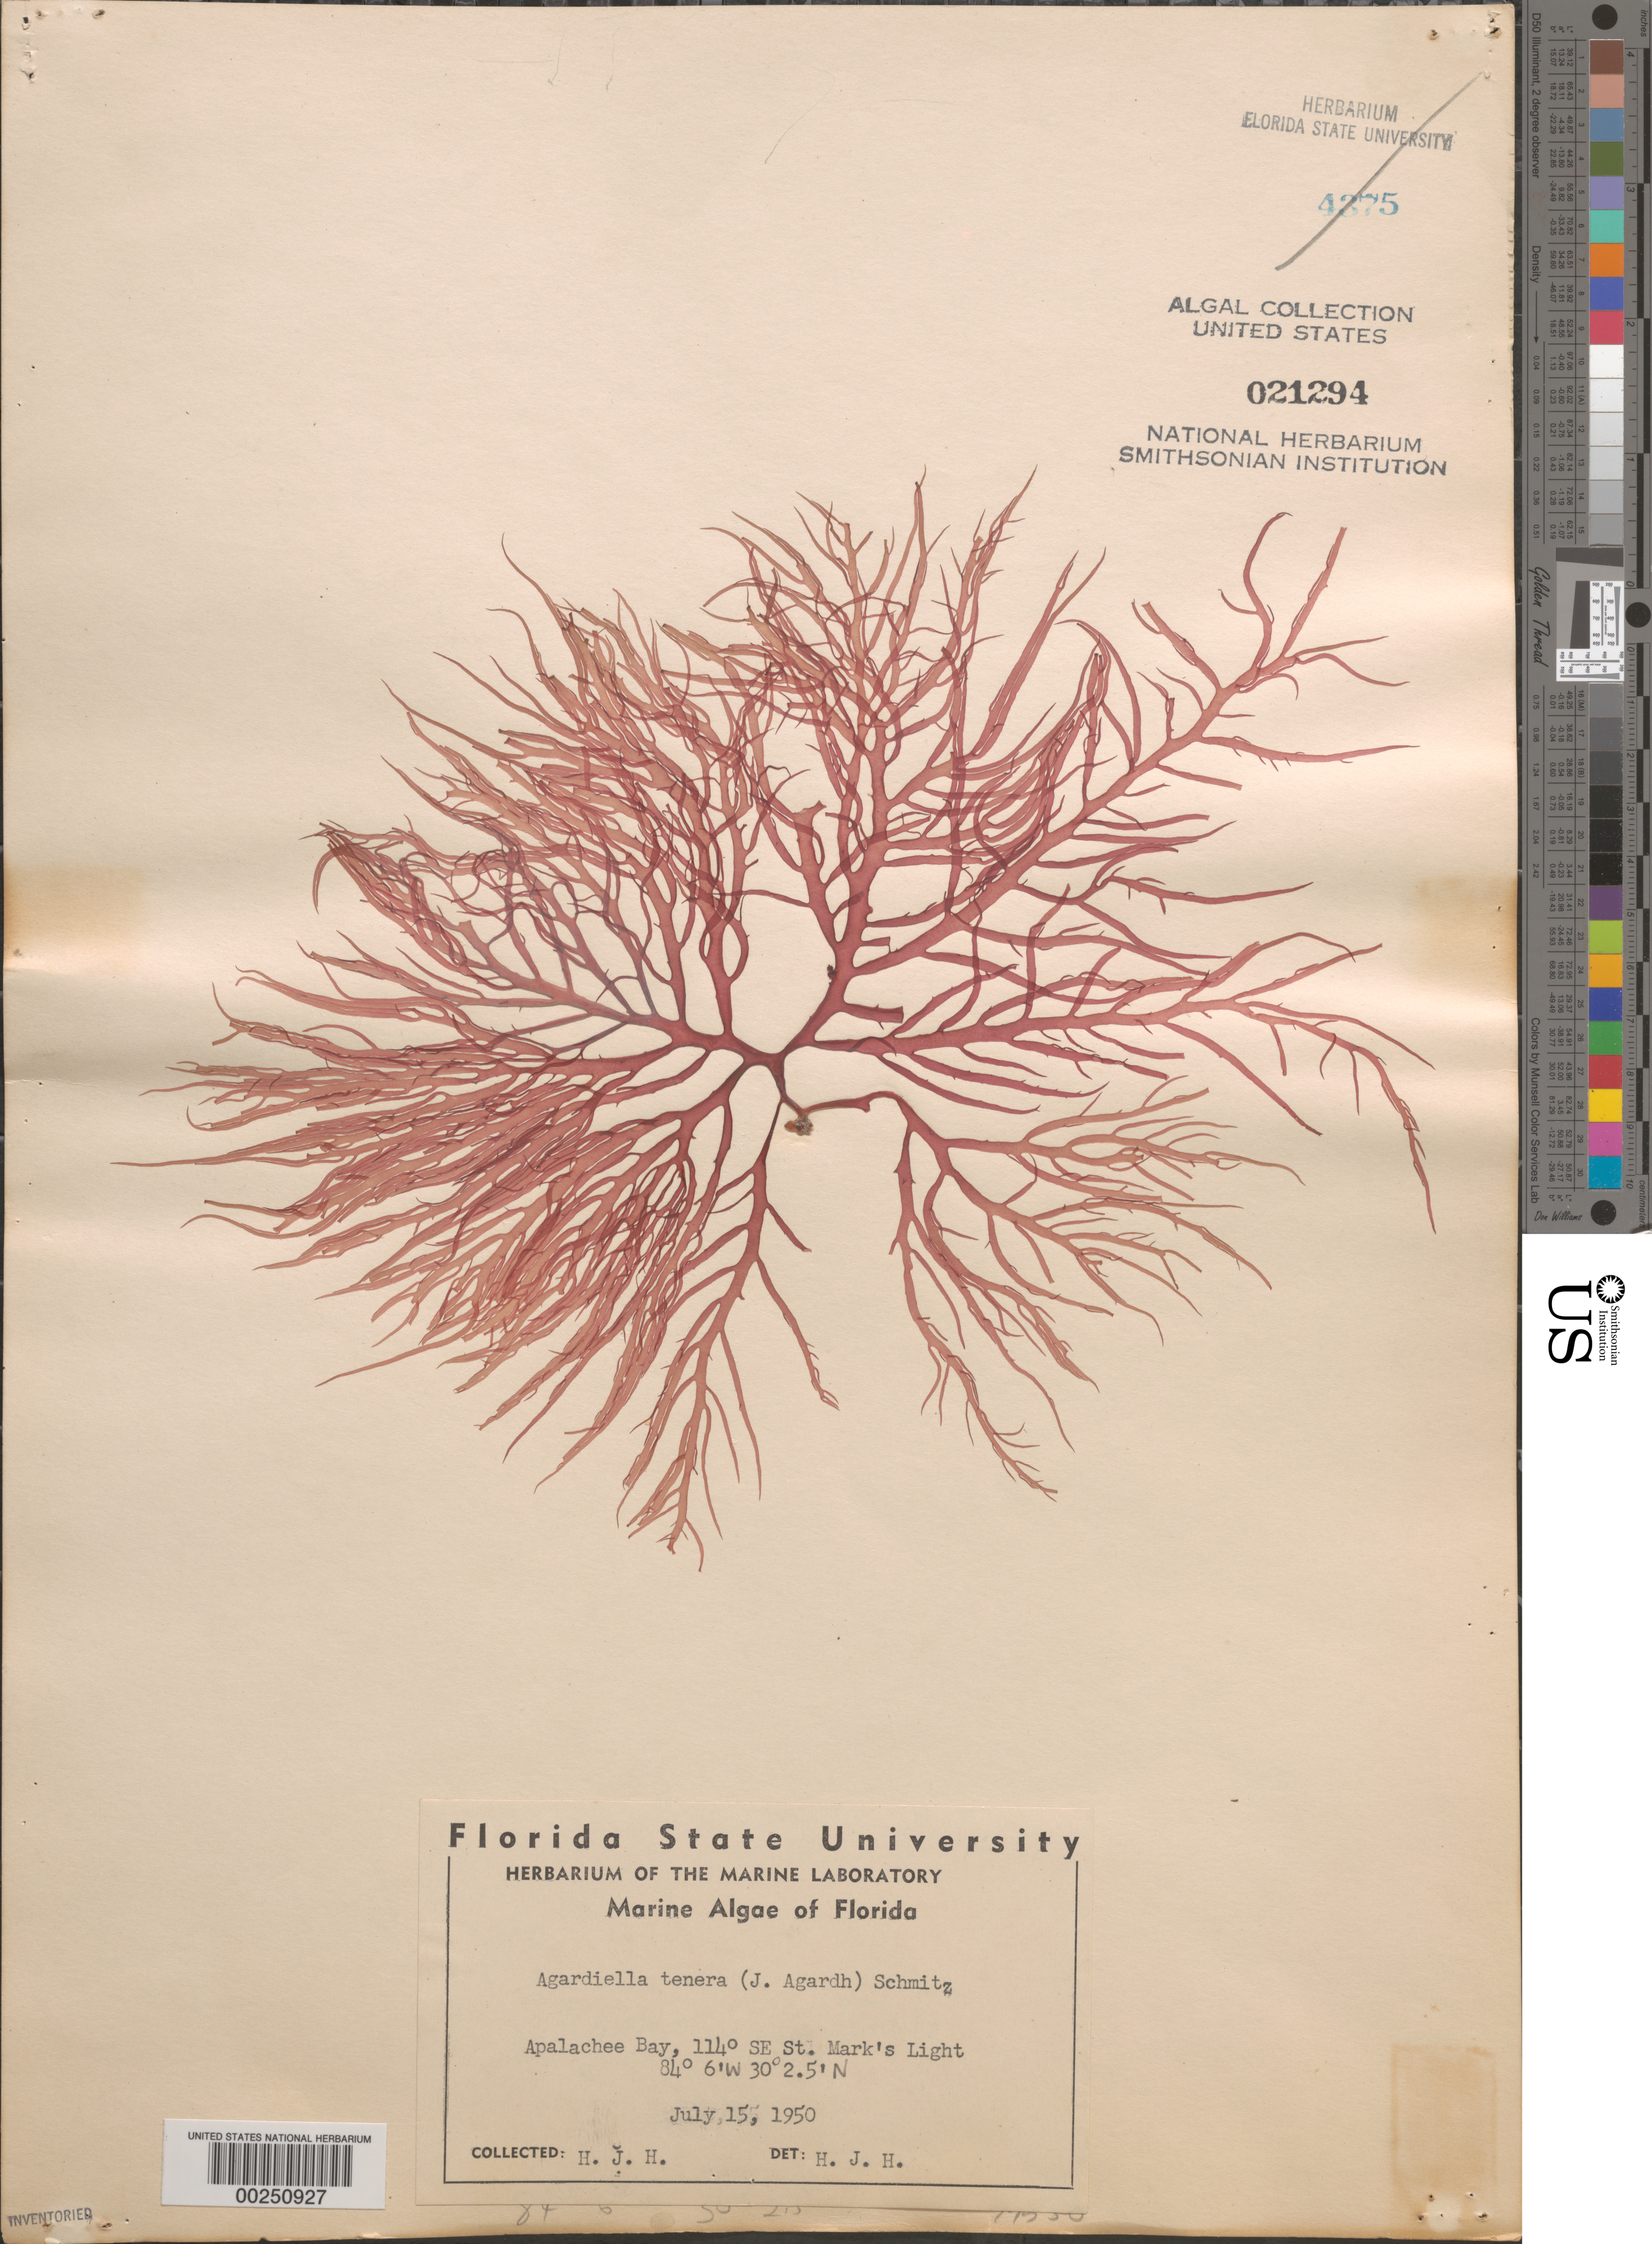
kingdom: Plantae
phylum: Rhodophyta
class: Florideophyceae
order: Gigartinales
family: Solieriaceae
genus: Agardhiella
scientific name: Agardhiella tenera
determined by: Humm, Harold J.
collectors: H. J. Humm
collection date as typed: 15 Jul 1950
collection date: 1950-07-15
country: United States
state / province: Florida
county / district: Wakulla County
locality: Apalachee Bay, 114 degrees southeast of St. Marks Light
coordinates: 30 2.5' N, 84 6' W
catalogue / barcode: US 21294